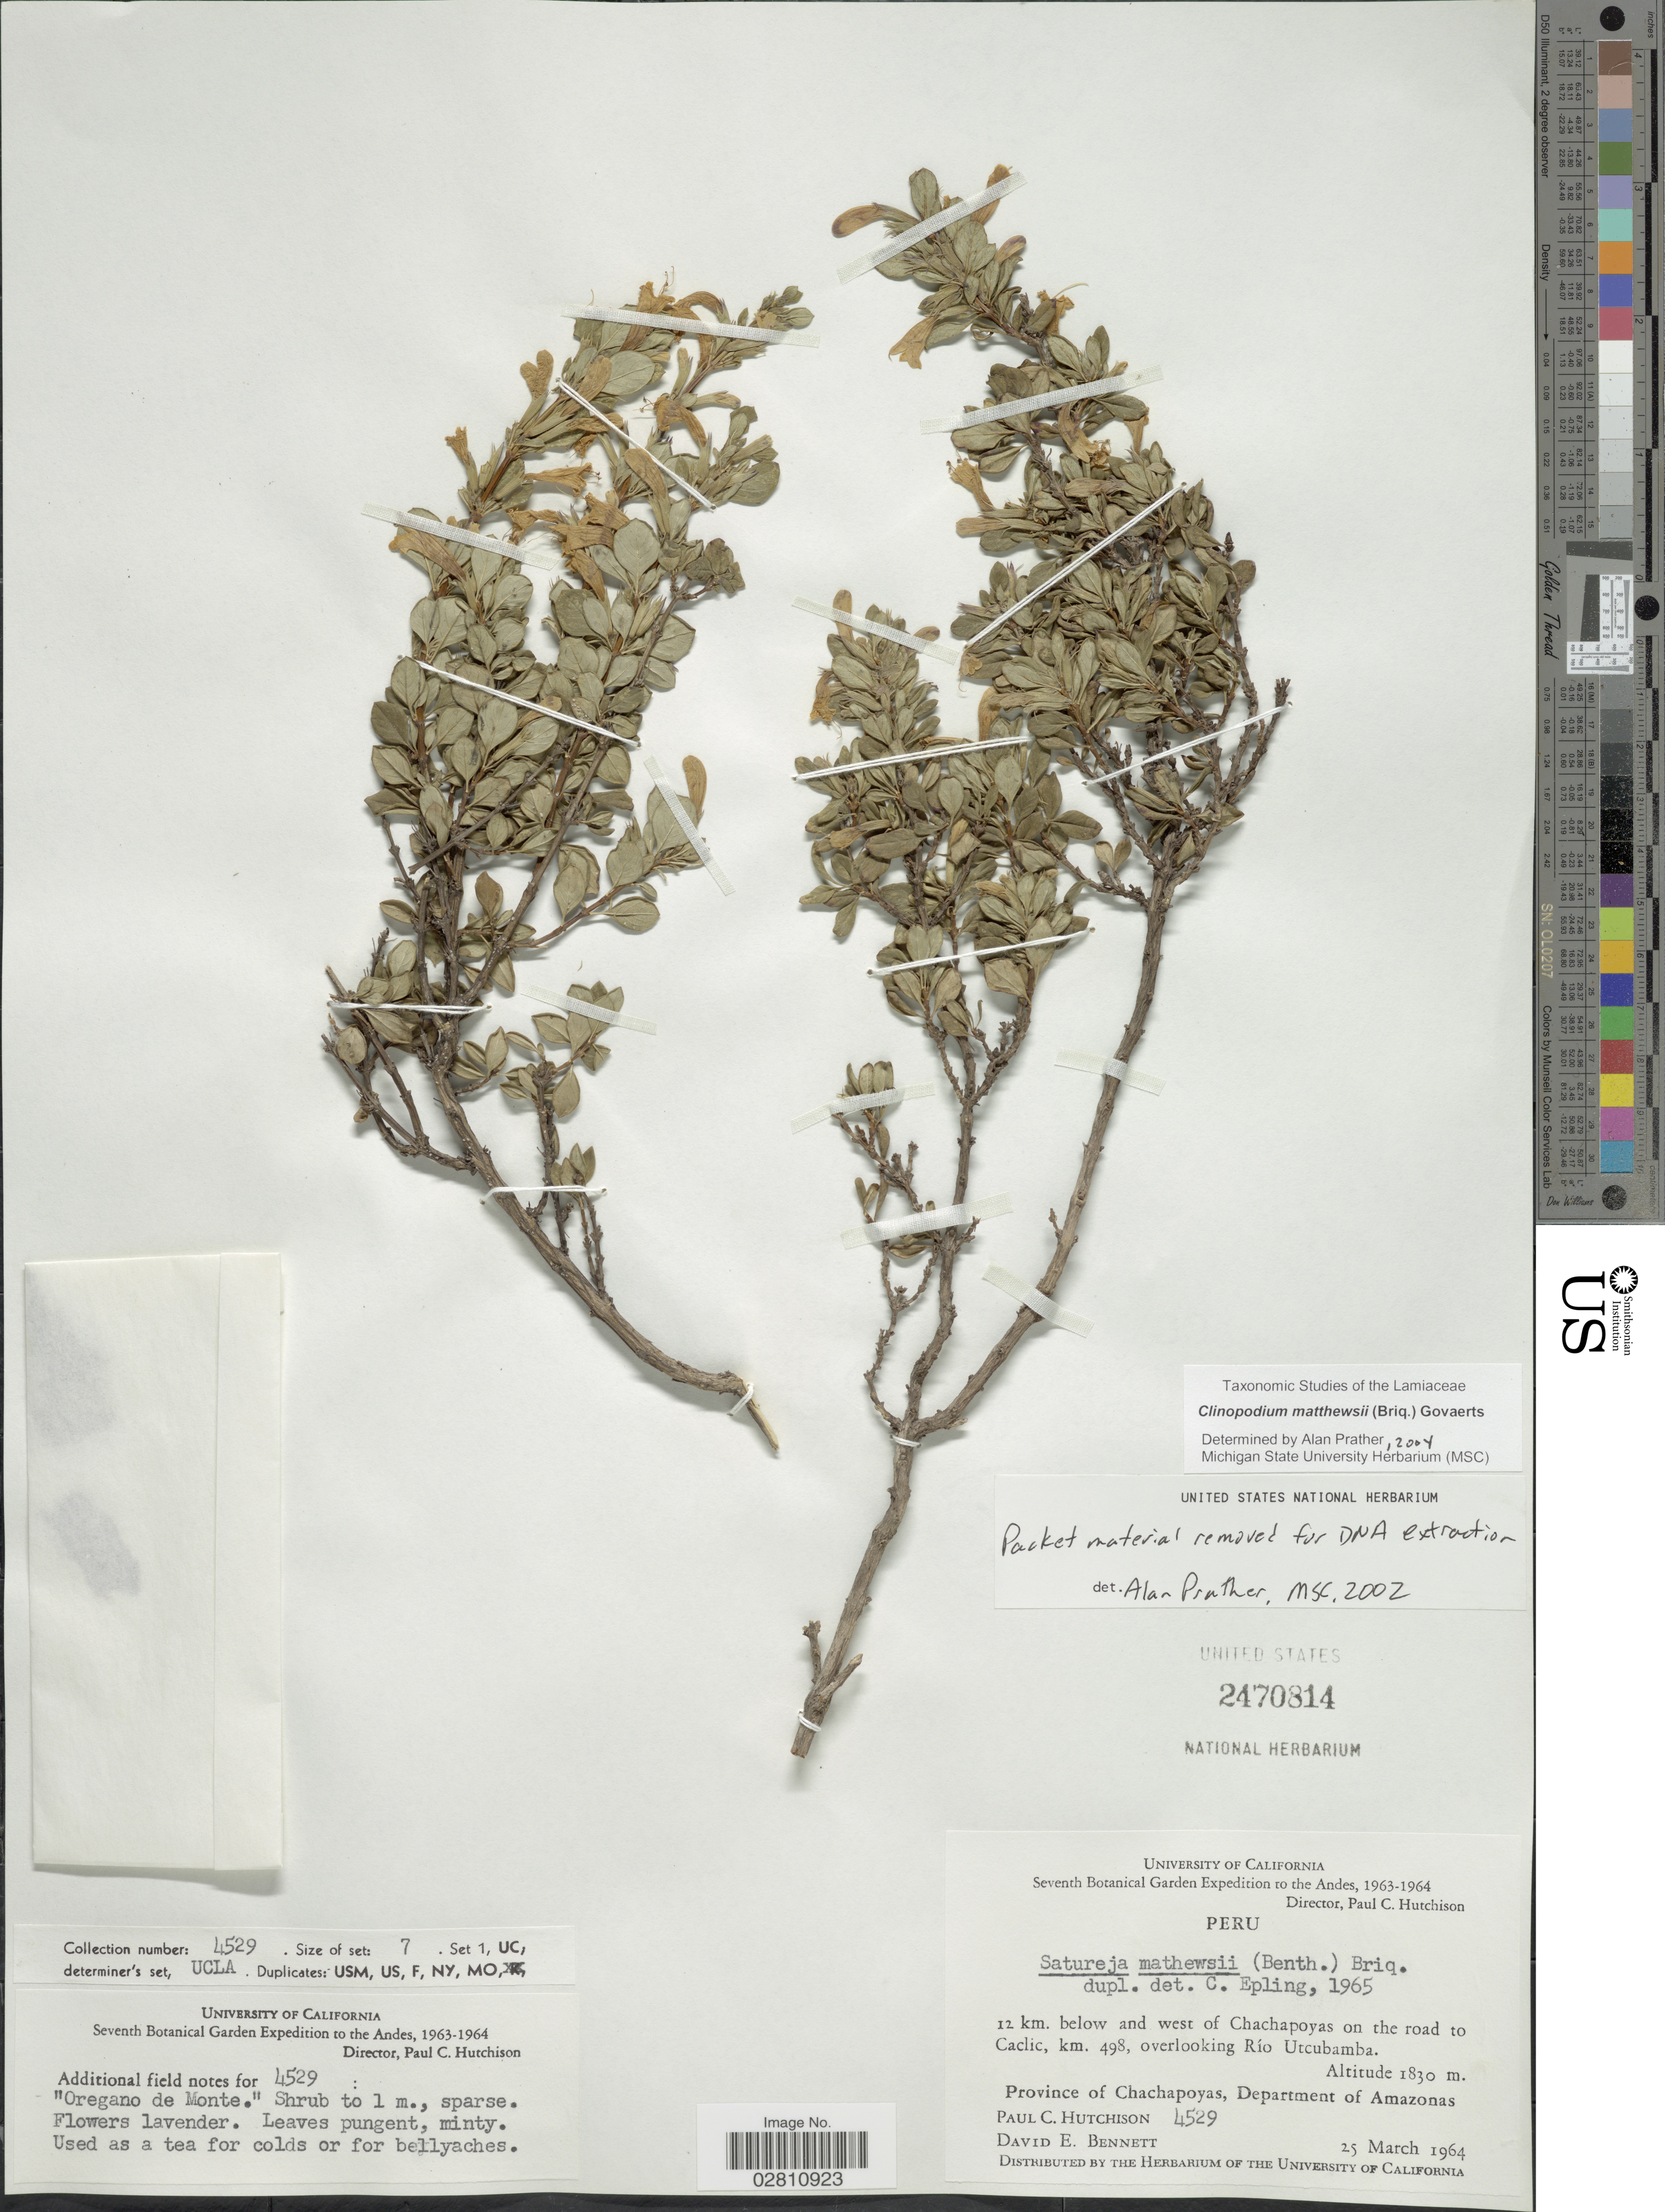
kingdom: Plantae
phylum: Tracheophyta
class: Magnoliopsida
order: Lamiales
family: Lamiaceae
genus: Clinopodium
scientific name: Clinopodium matthewsii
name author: (Briq.) Govaerts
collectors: P. C. Hutchison & D. E. Bennett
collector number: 4529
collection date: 1964-03-25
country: Peru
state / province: Amazonas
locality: The Andes, 12 km. below and west of Chachapoyas on the road to Caclic, km. 498, overlooking Río Utcubamba, Province of Chachapoyas, Department of Amazonas.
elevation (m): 1830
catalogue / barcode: US 2470814